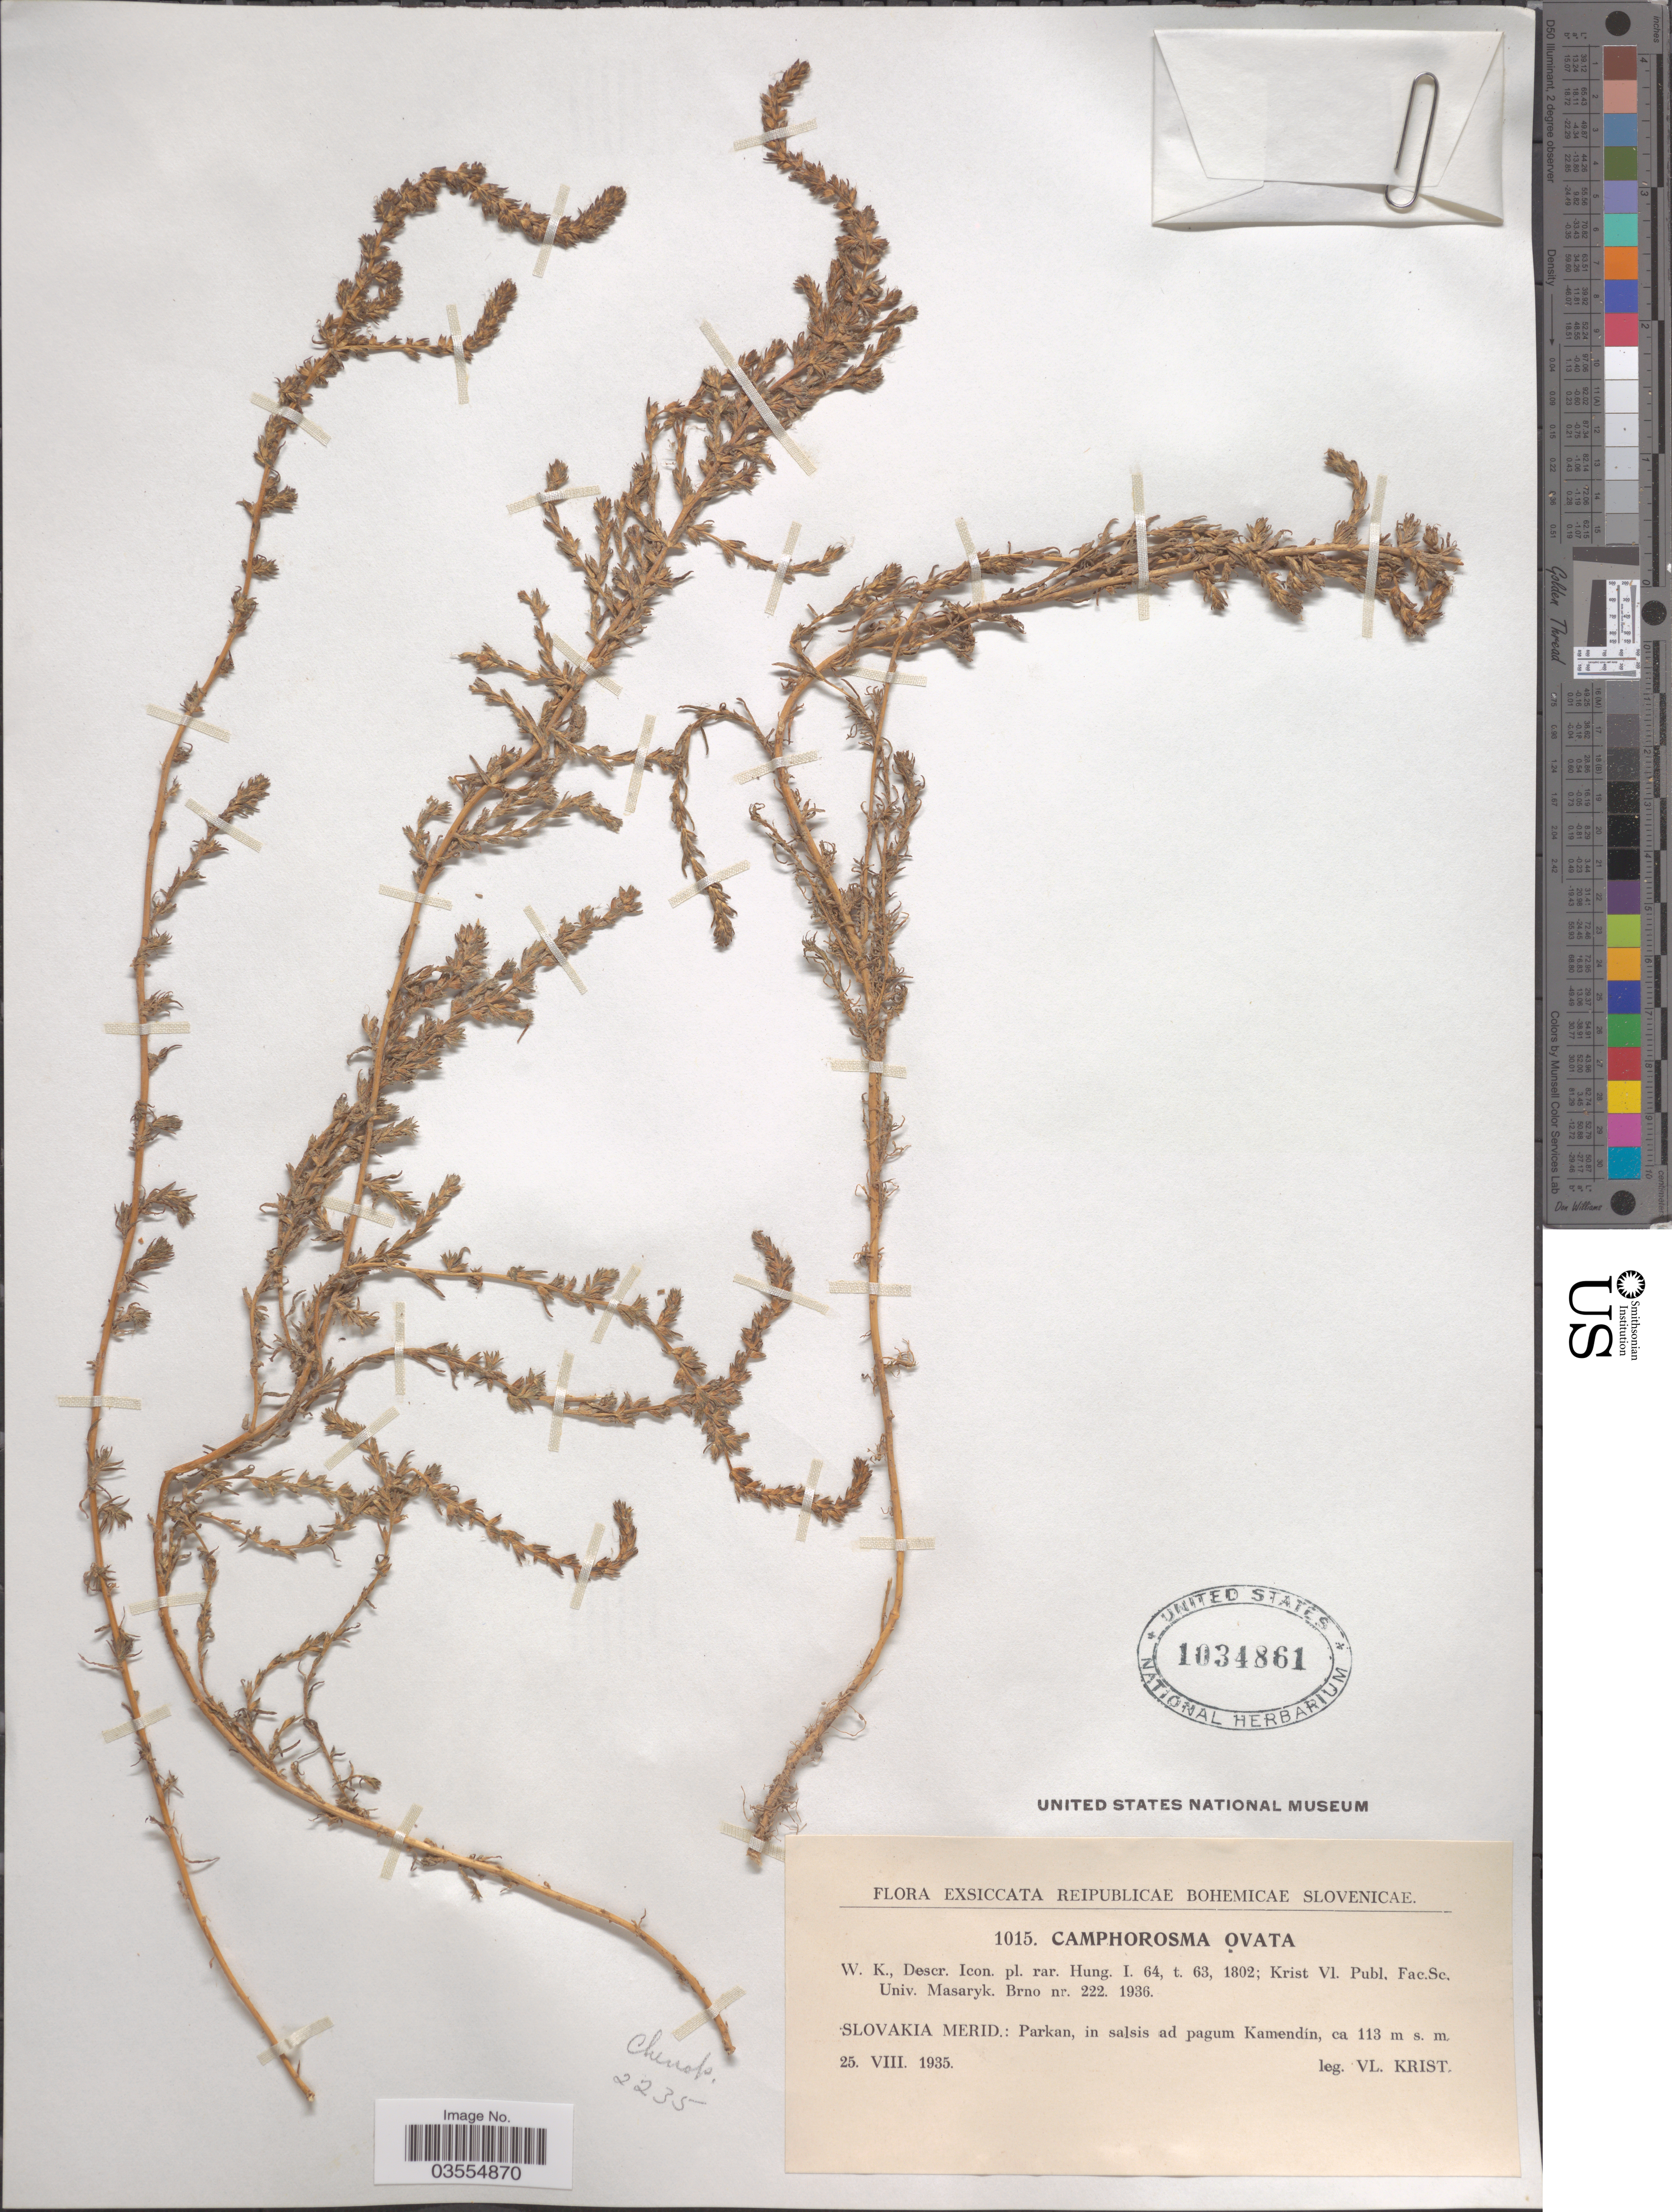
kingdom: Plantae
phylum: Tracheophyta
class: Magnoliopsida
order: Caryophyllales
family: Amaranthaceae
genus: Camphorosma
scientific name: Camphorosma ovata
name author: Waldst. & Kit.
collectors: V. Krist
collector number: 1015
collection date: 1935-08-25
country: Slovakia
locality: Slovakia Merid.: Parkan, in salsis ad pagum Kamendín.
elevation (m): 113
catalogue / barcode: US 1034861